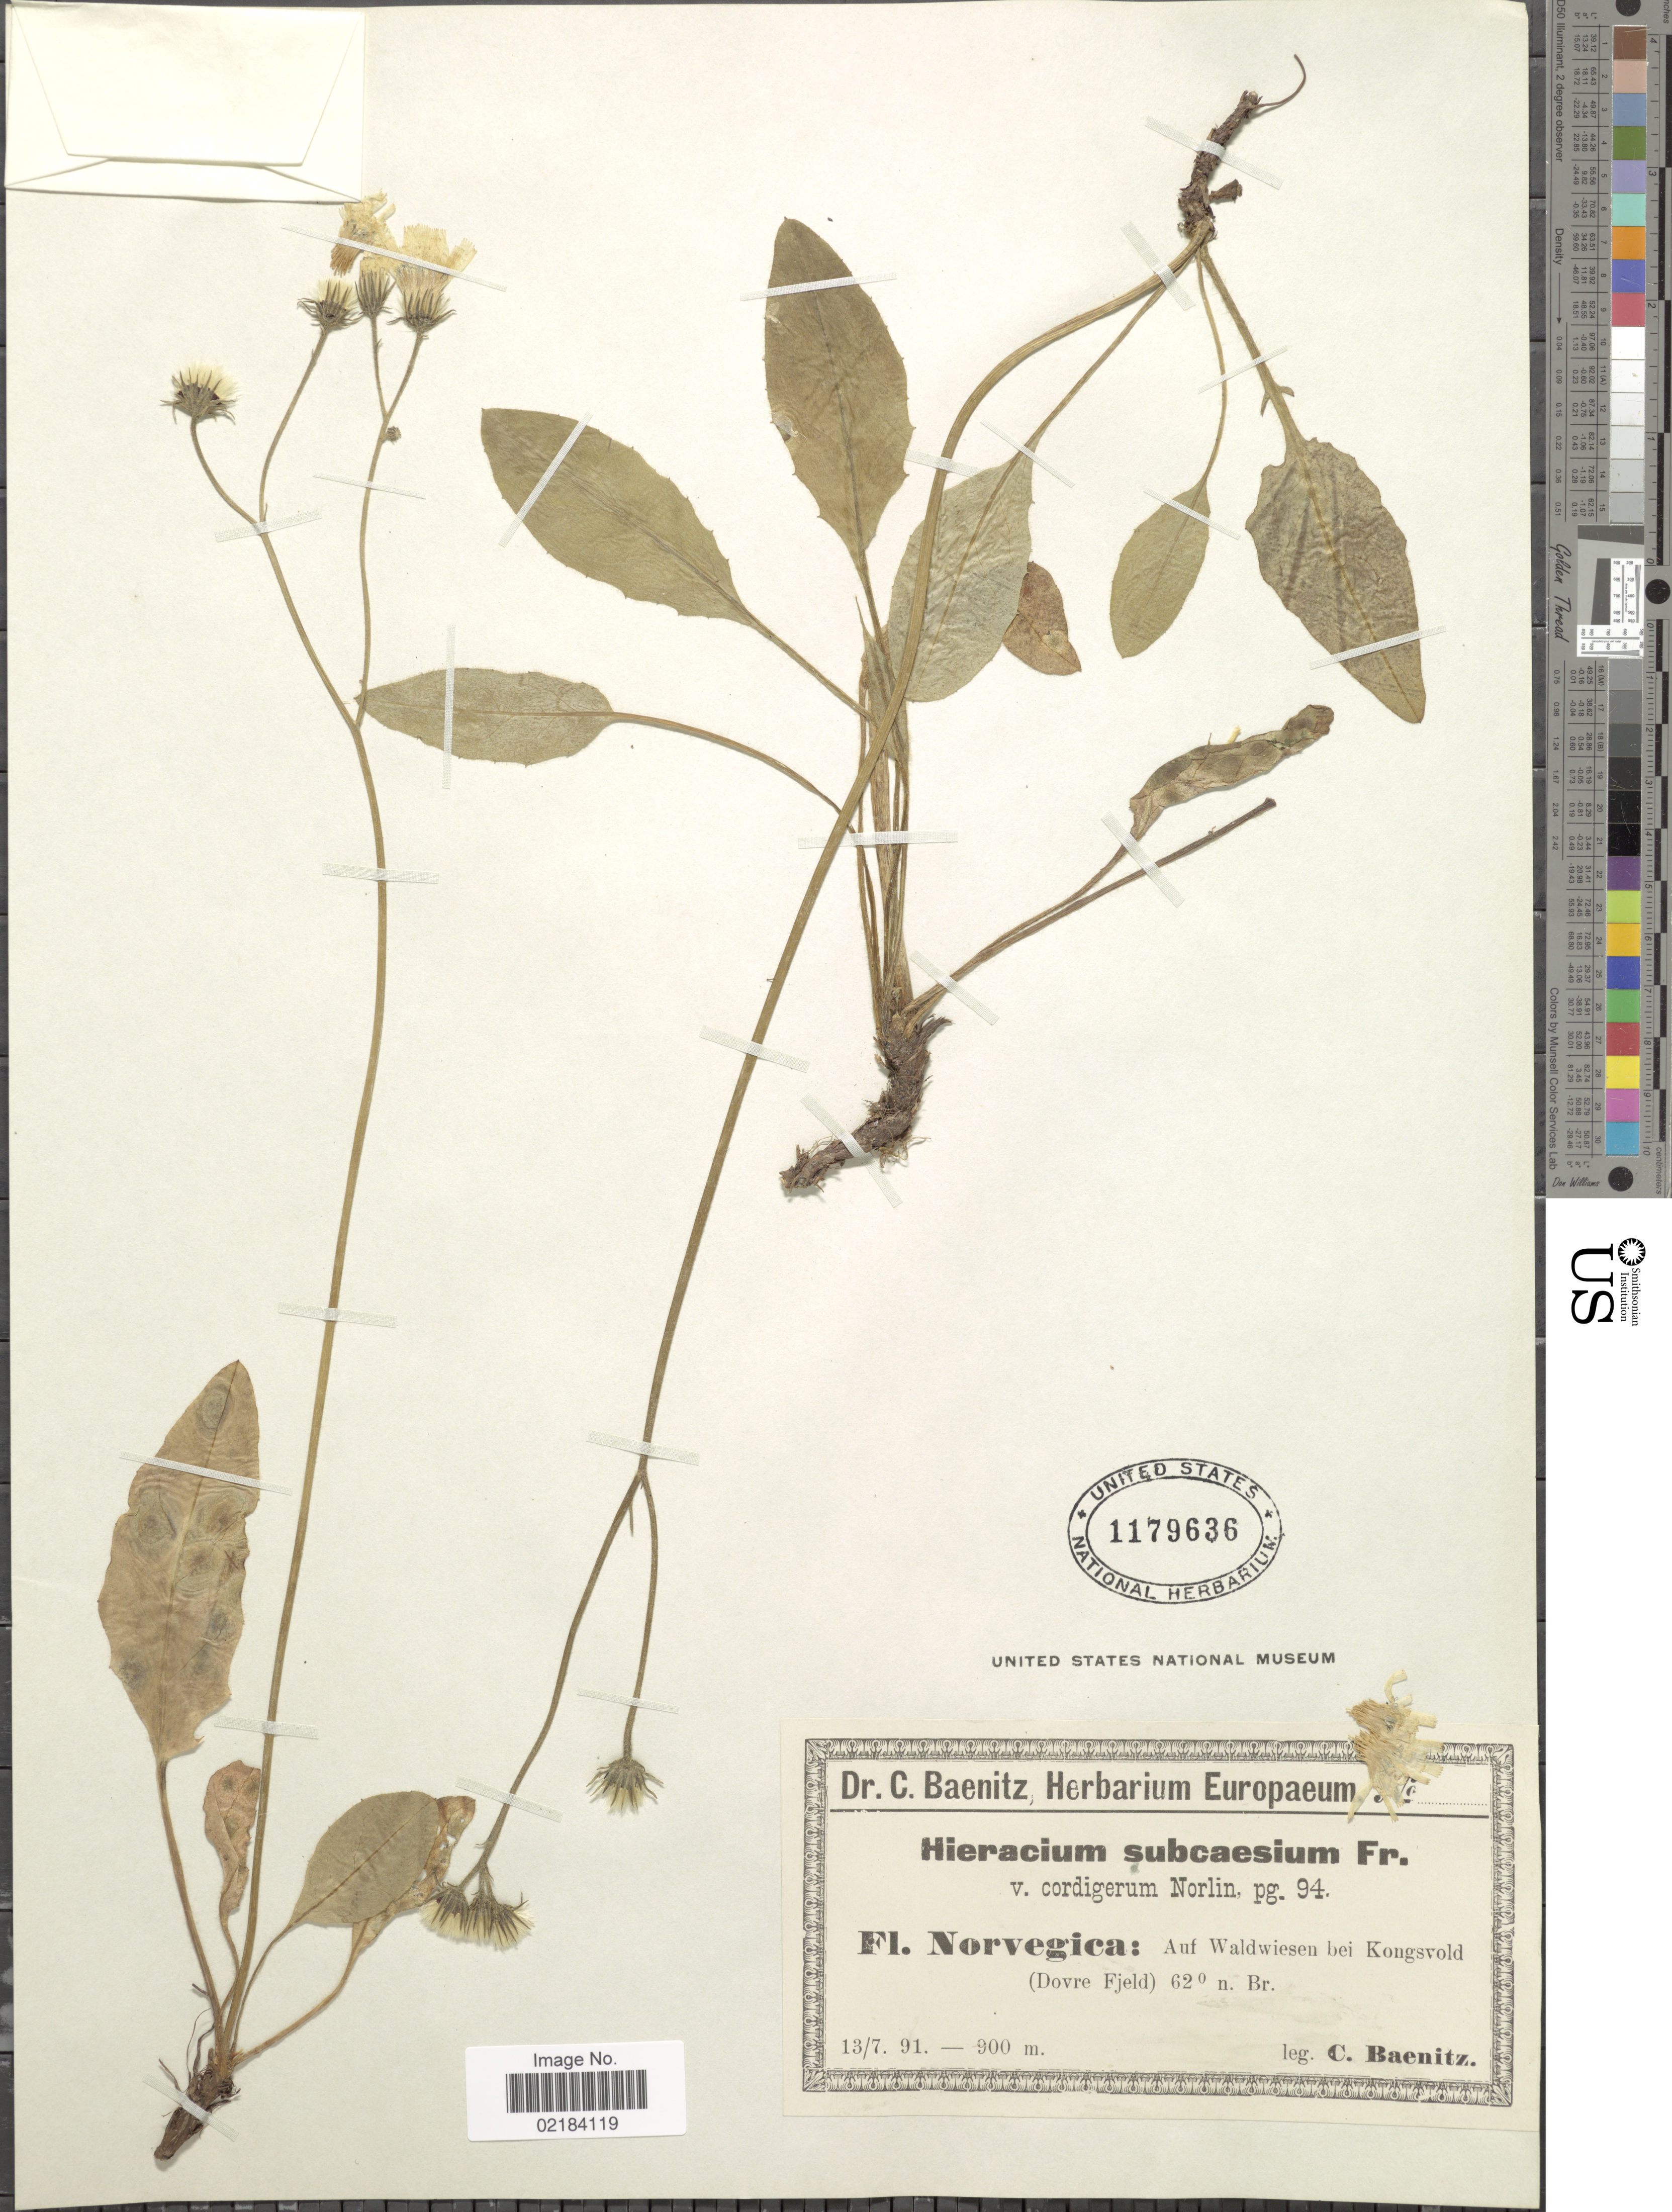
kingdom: Plantae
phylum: Tracheophyta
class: Magnoliopsida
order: Asterales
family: Asteraceae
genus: Hieracium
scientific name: Hieracium subcaesium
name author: (Fr.) Lindeb.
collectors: C. G. Baenitz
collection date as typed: Transcribed d/m/y: 13/7/91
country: Norway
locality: Auf Waldwiesen bei Kongsvold (Dovre Fjeld) 62 ° n. Br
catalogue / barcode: US 1179636